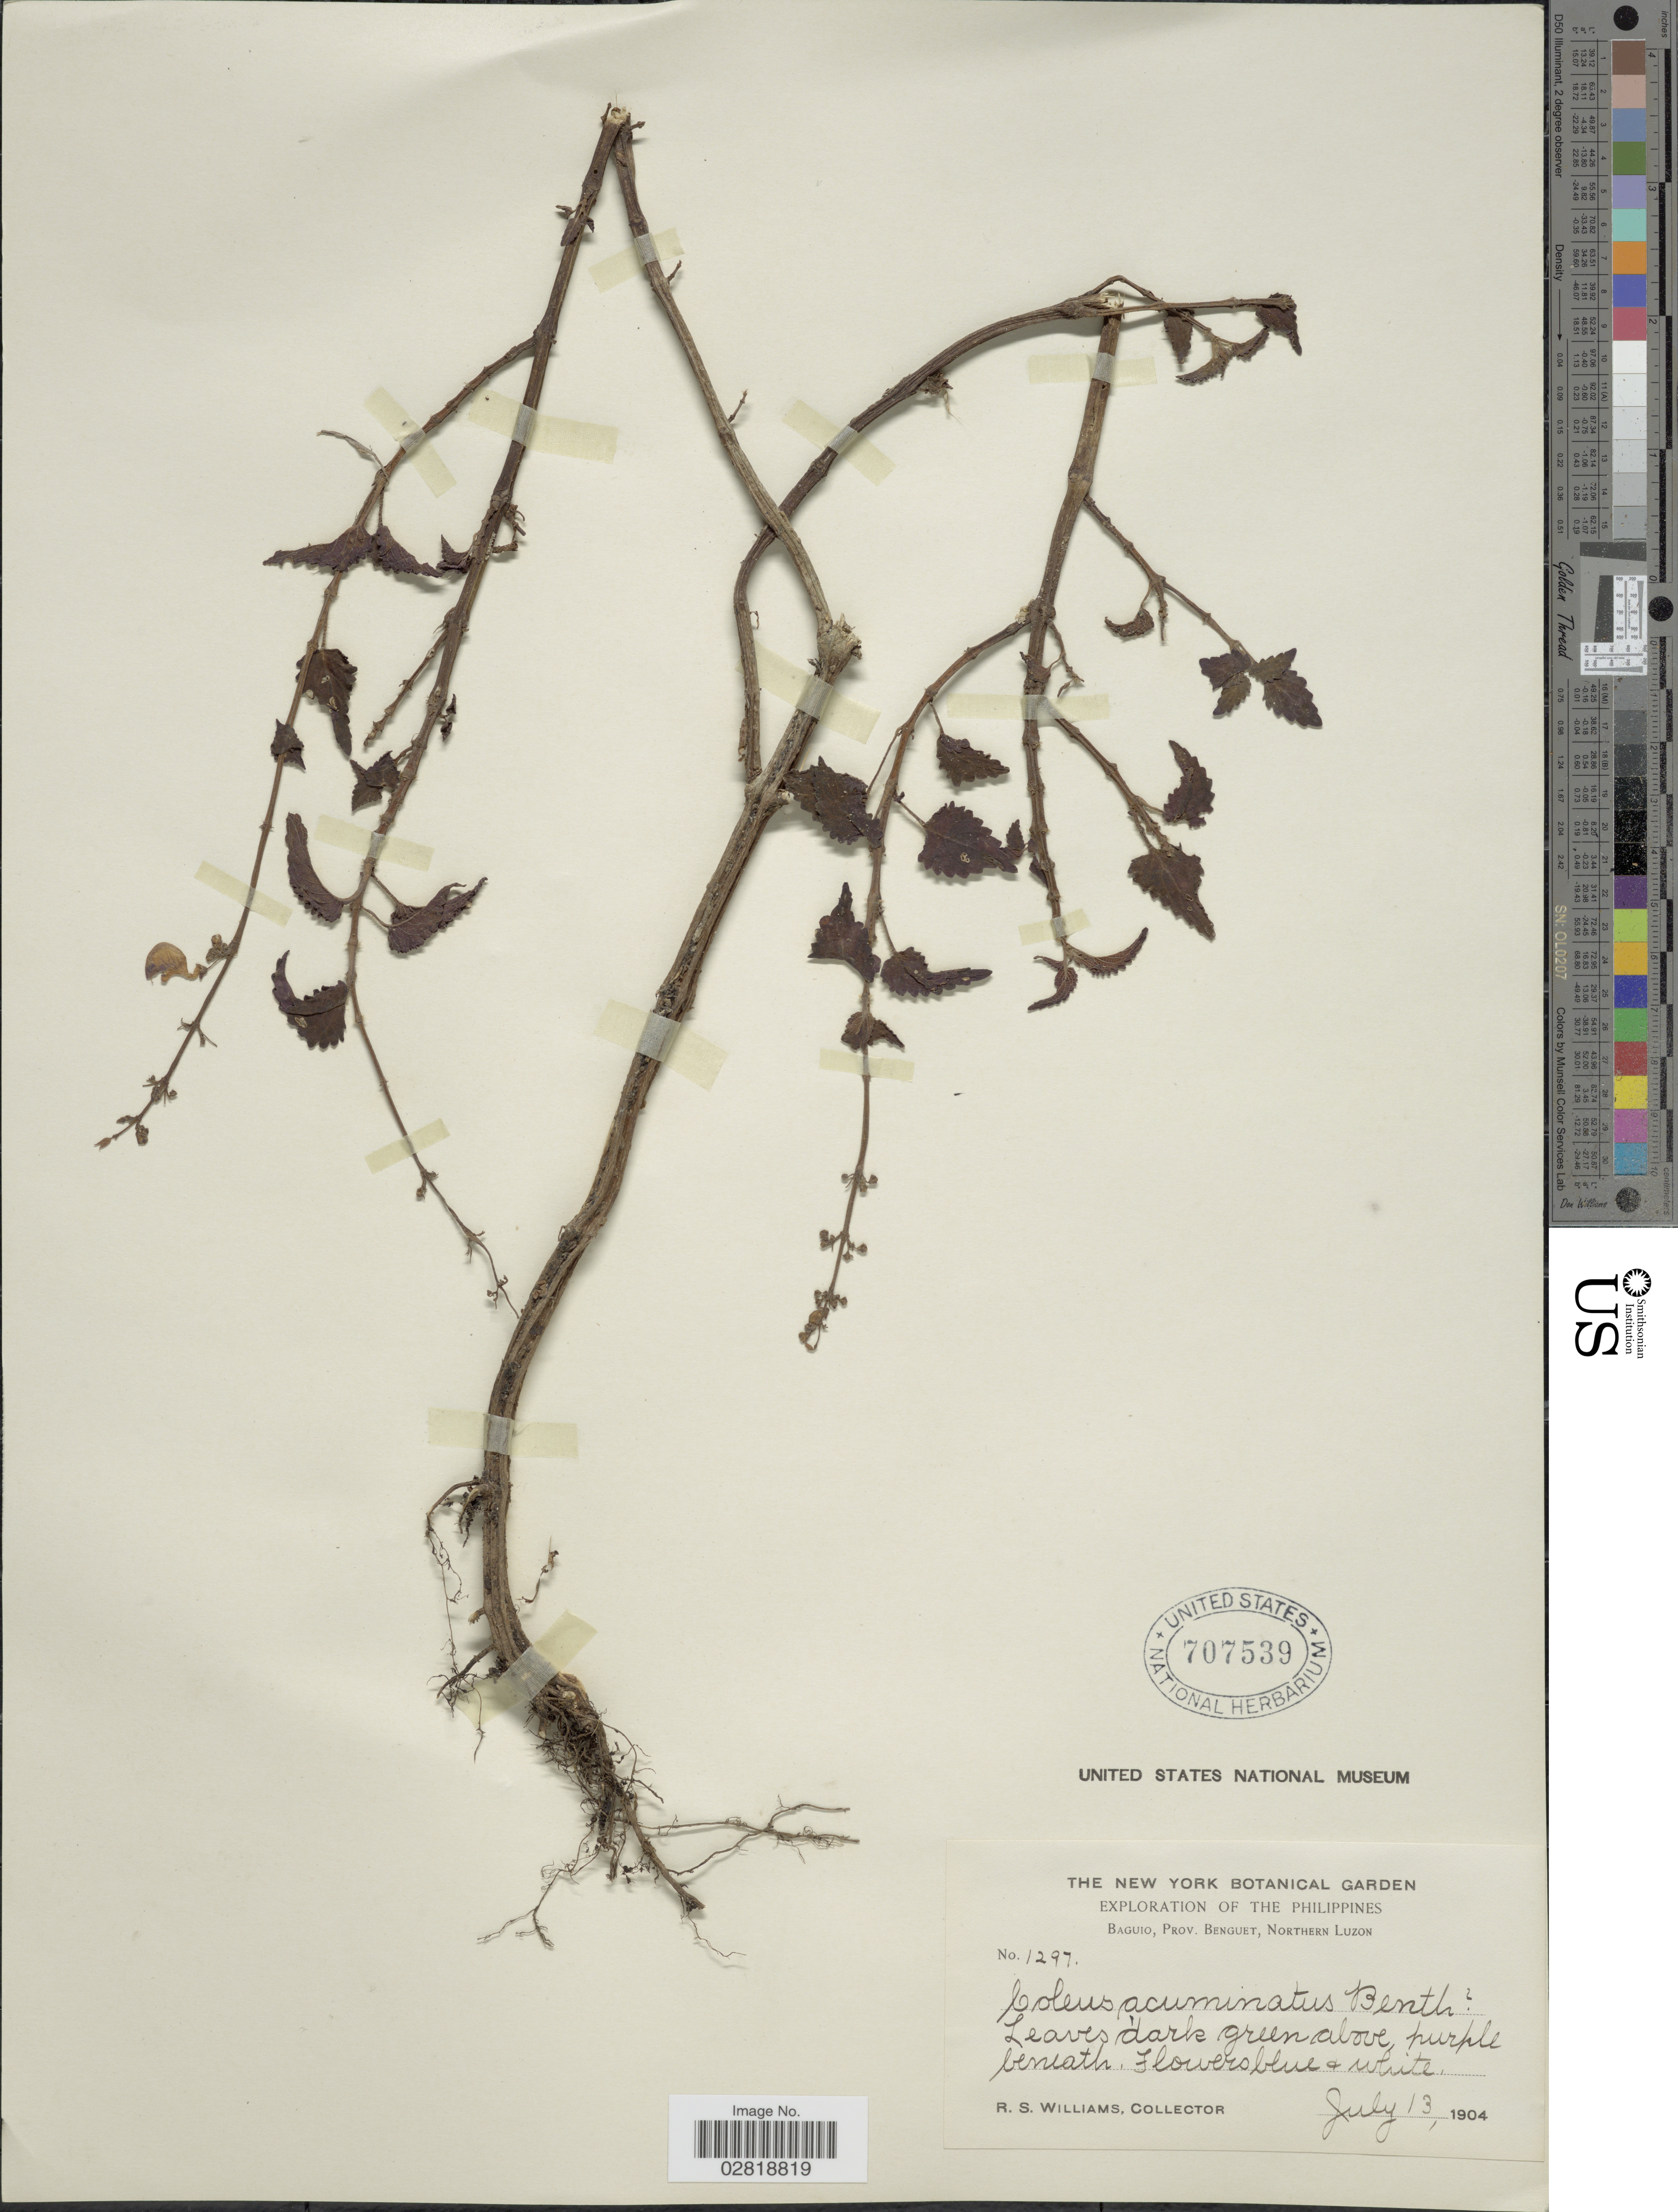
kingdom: Plantae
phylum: Tracheophyta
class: Magnoliopsida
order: Lamiales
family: Lamiaceae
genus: Plectranthus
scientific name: Plectranthus scutellarioides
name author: (L.) R. Br.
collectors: R. S. Williams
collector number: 1297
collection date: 1904-07-13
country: Philippines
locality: Baguio, Prov. Benguet, Northern Luzon.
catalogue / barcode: US 707539